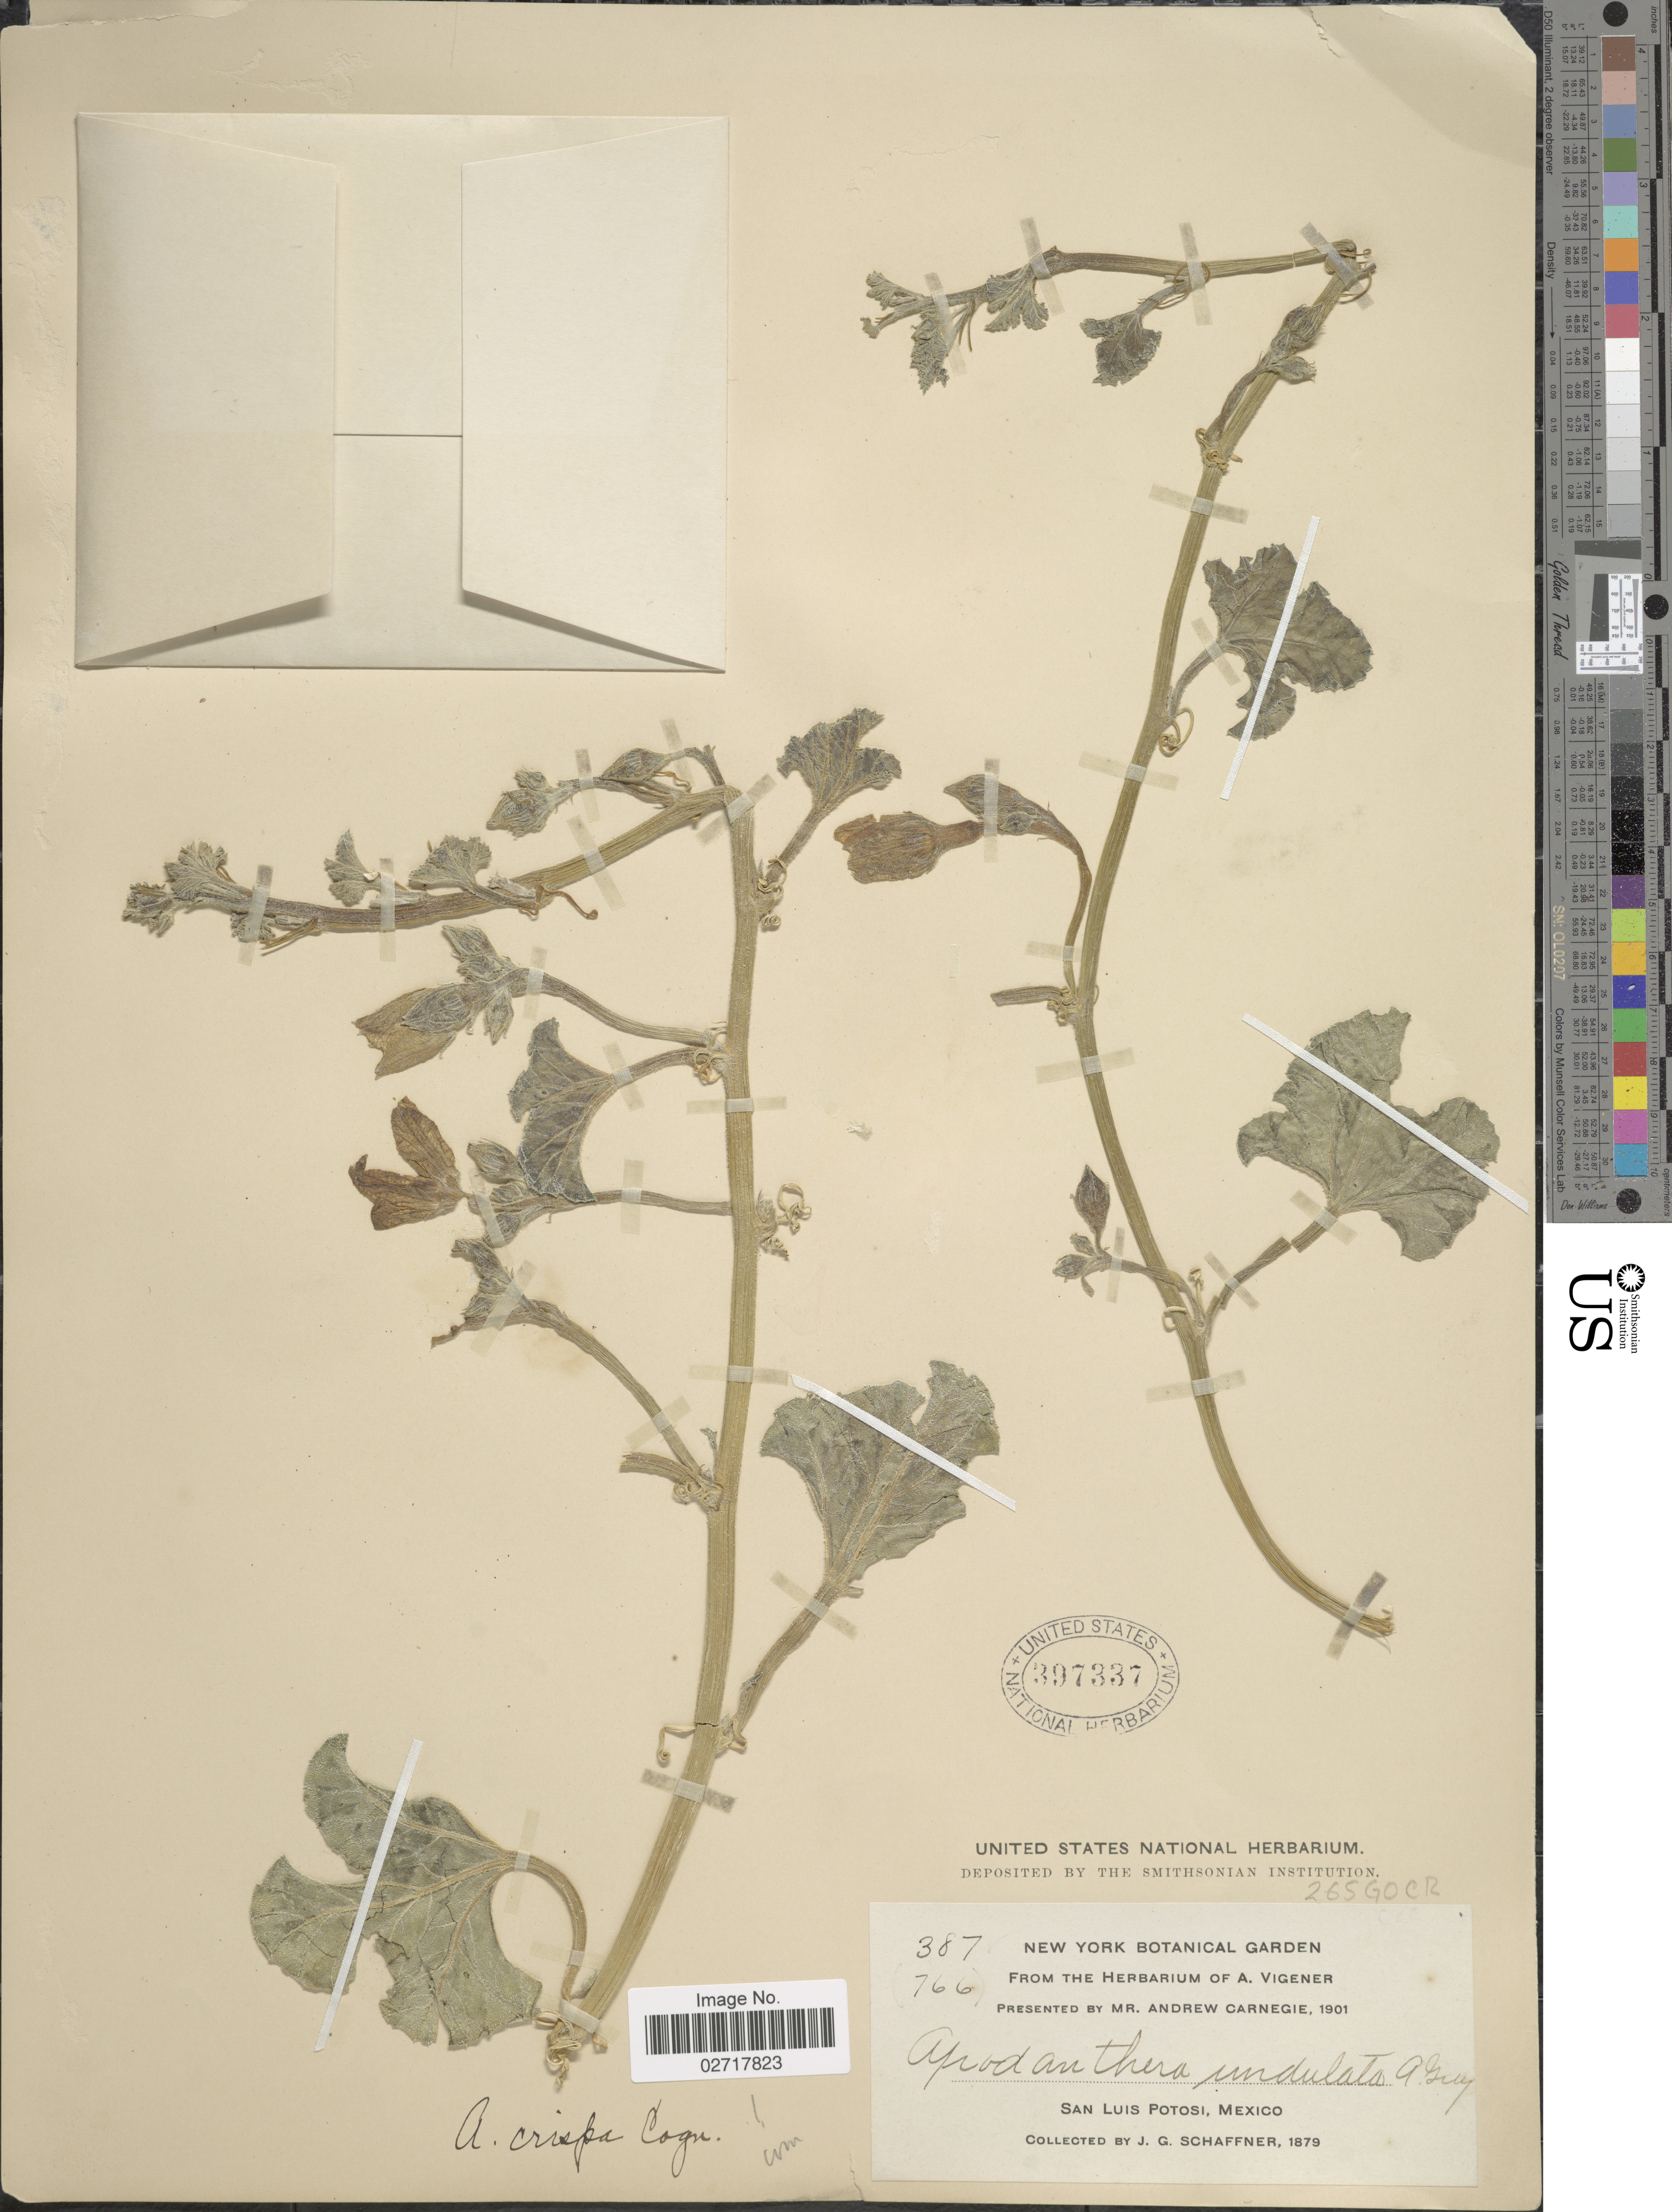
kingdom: Plantae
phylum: Tracheophyta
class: Magnoliopsida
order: Cucurbitales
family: Cucurbitaceae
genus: Apodanthera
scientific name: Apodanthera crispa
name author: Cogn.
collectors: J. G. Schaffner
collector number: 387/766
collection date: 1879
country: Mexico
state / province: San Luis Potosí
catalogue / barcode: US 397337